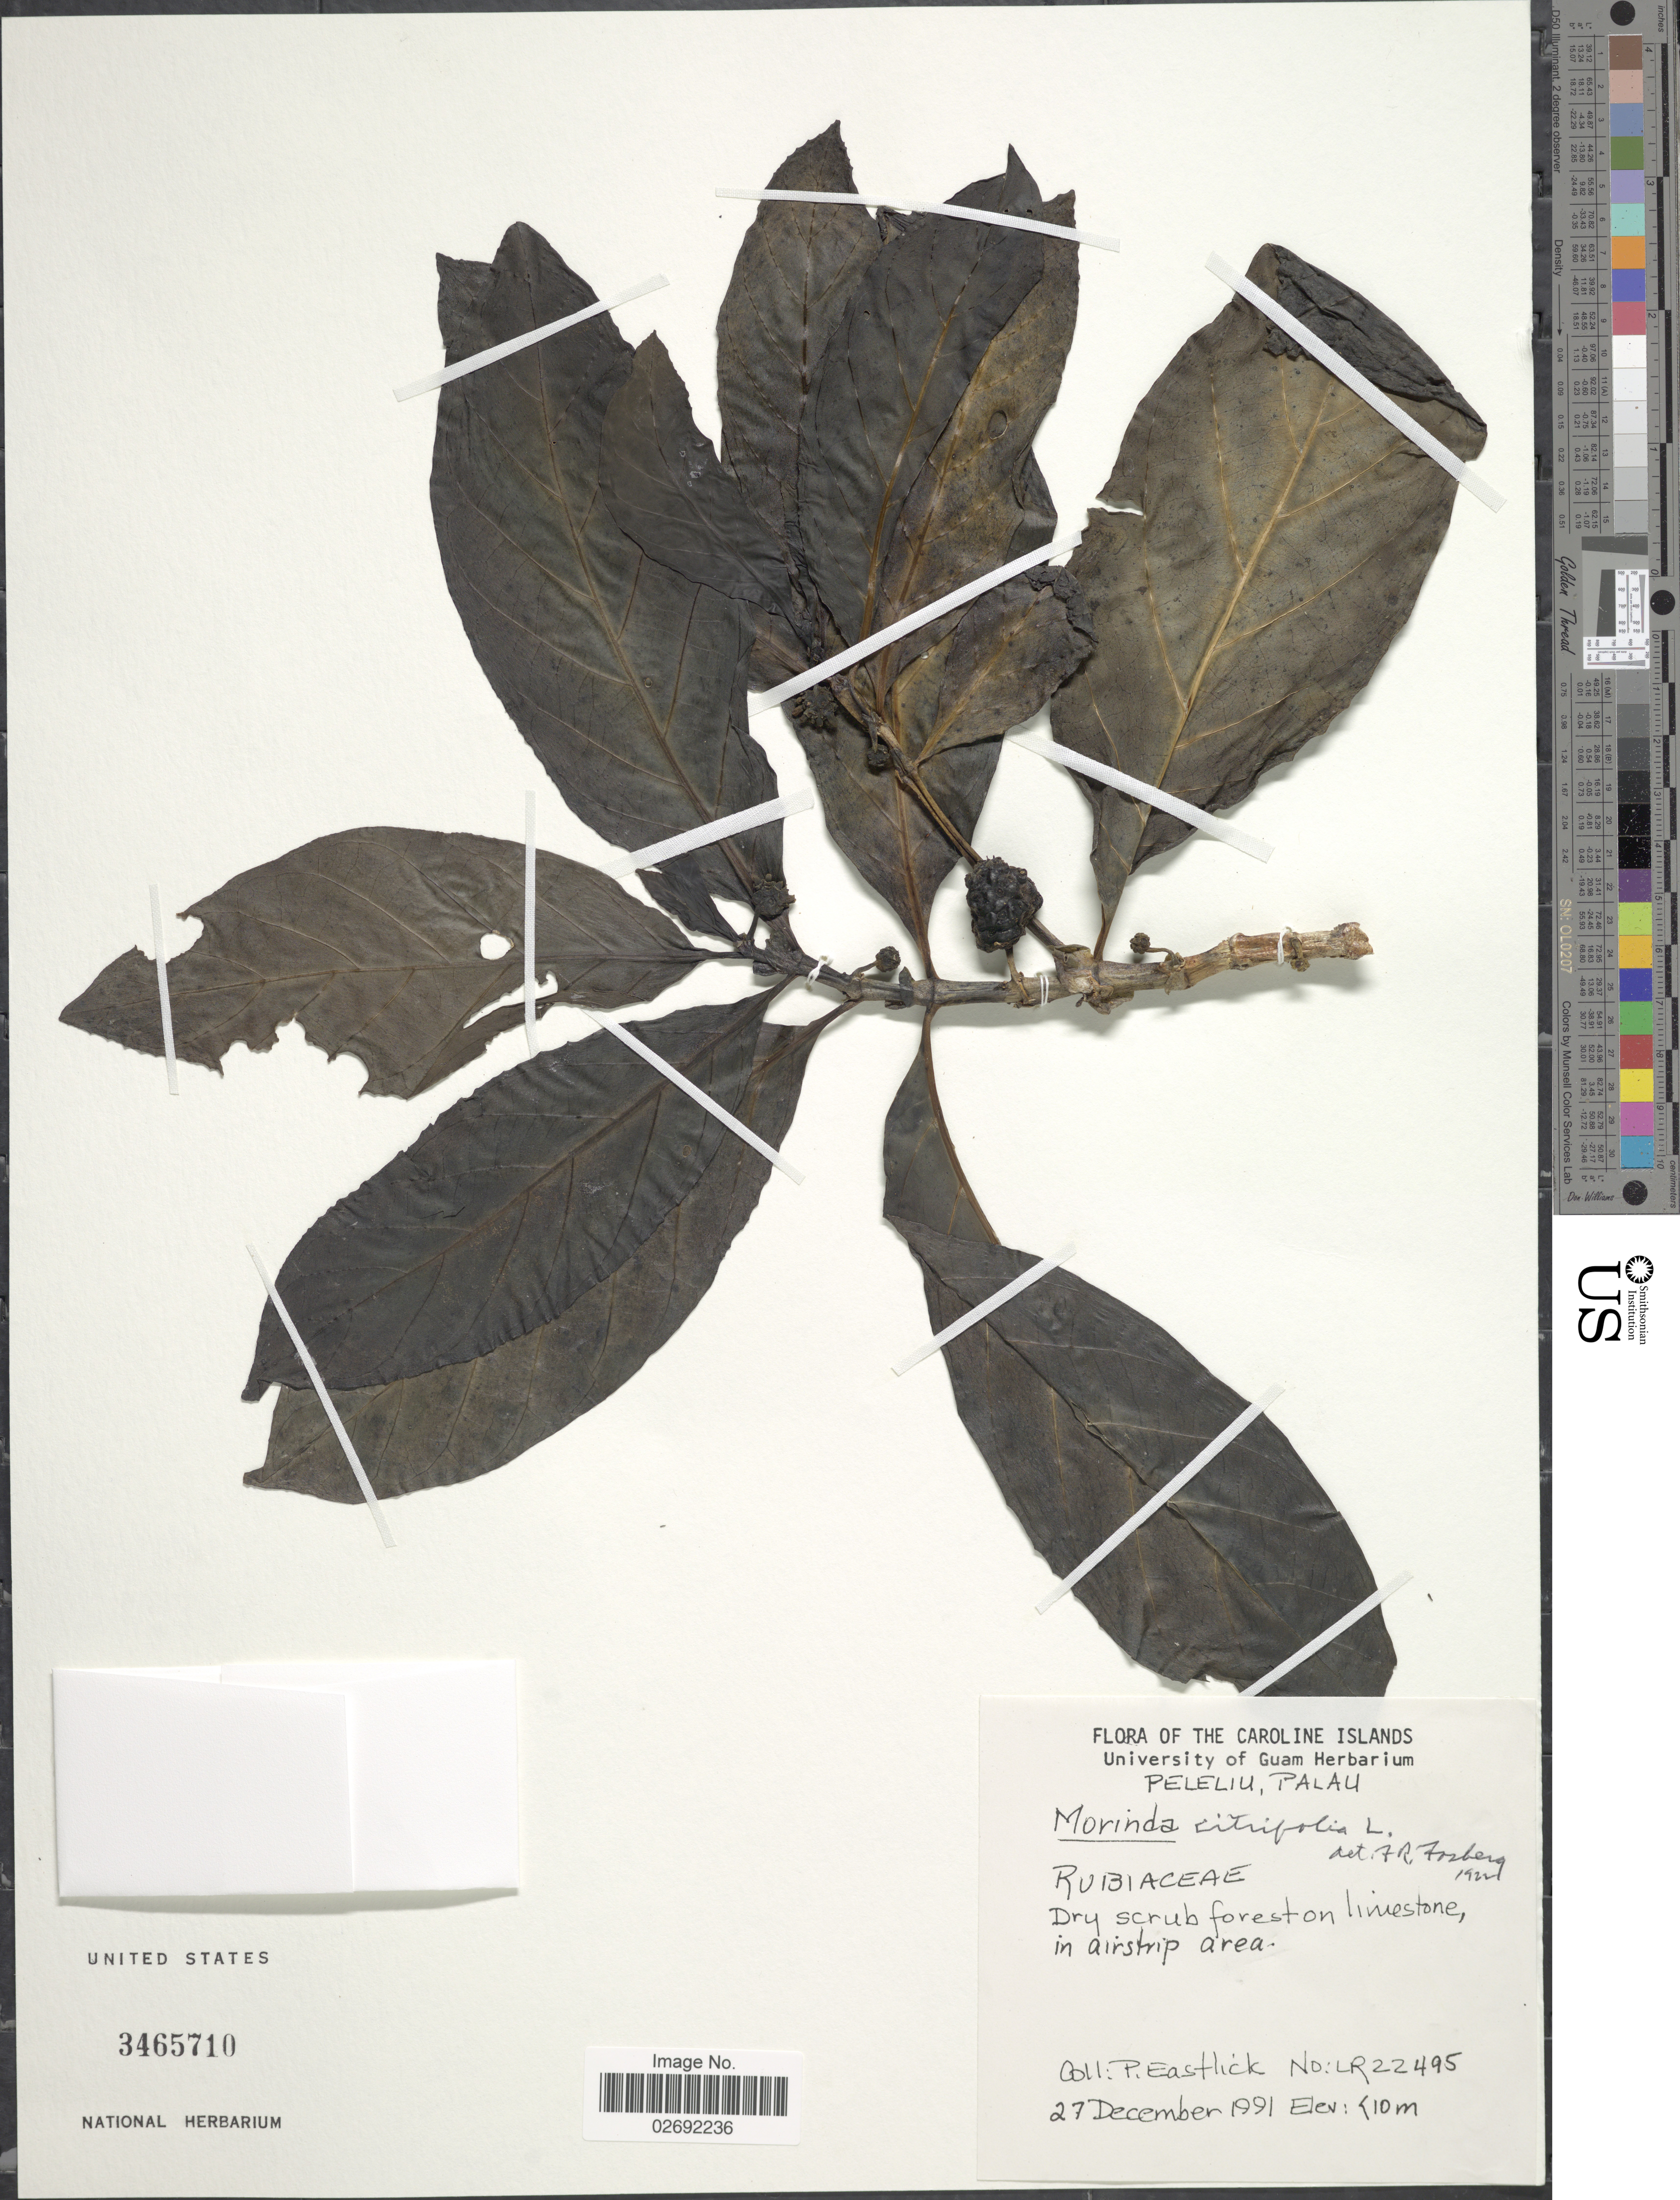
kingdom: Plantae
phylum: Tracheophyta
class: Magnoliopsida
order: Gentianales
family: Rubiaceae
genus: Morinda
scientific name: Morinda citrifolia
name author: L.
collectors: P. Eastlick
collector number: LR22495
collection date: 1991-12-27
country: Palau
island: Beliliou [Peleliu]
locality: Peleliu, Palau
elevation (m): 10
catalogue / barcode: US 3465710